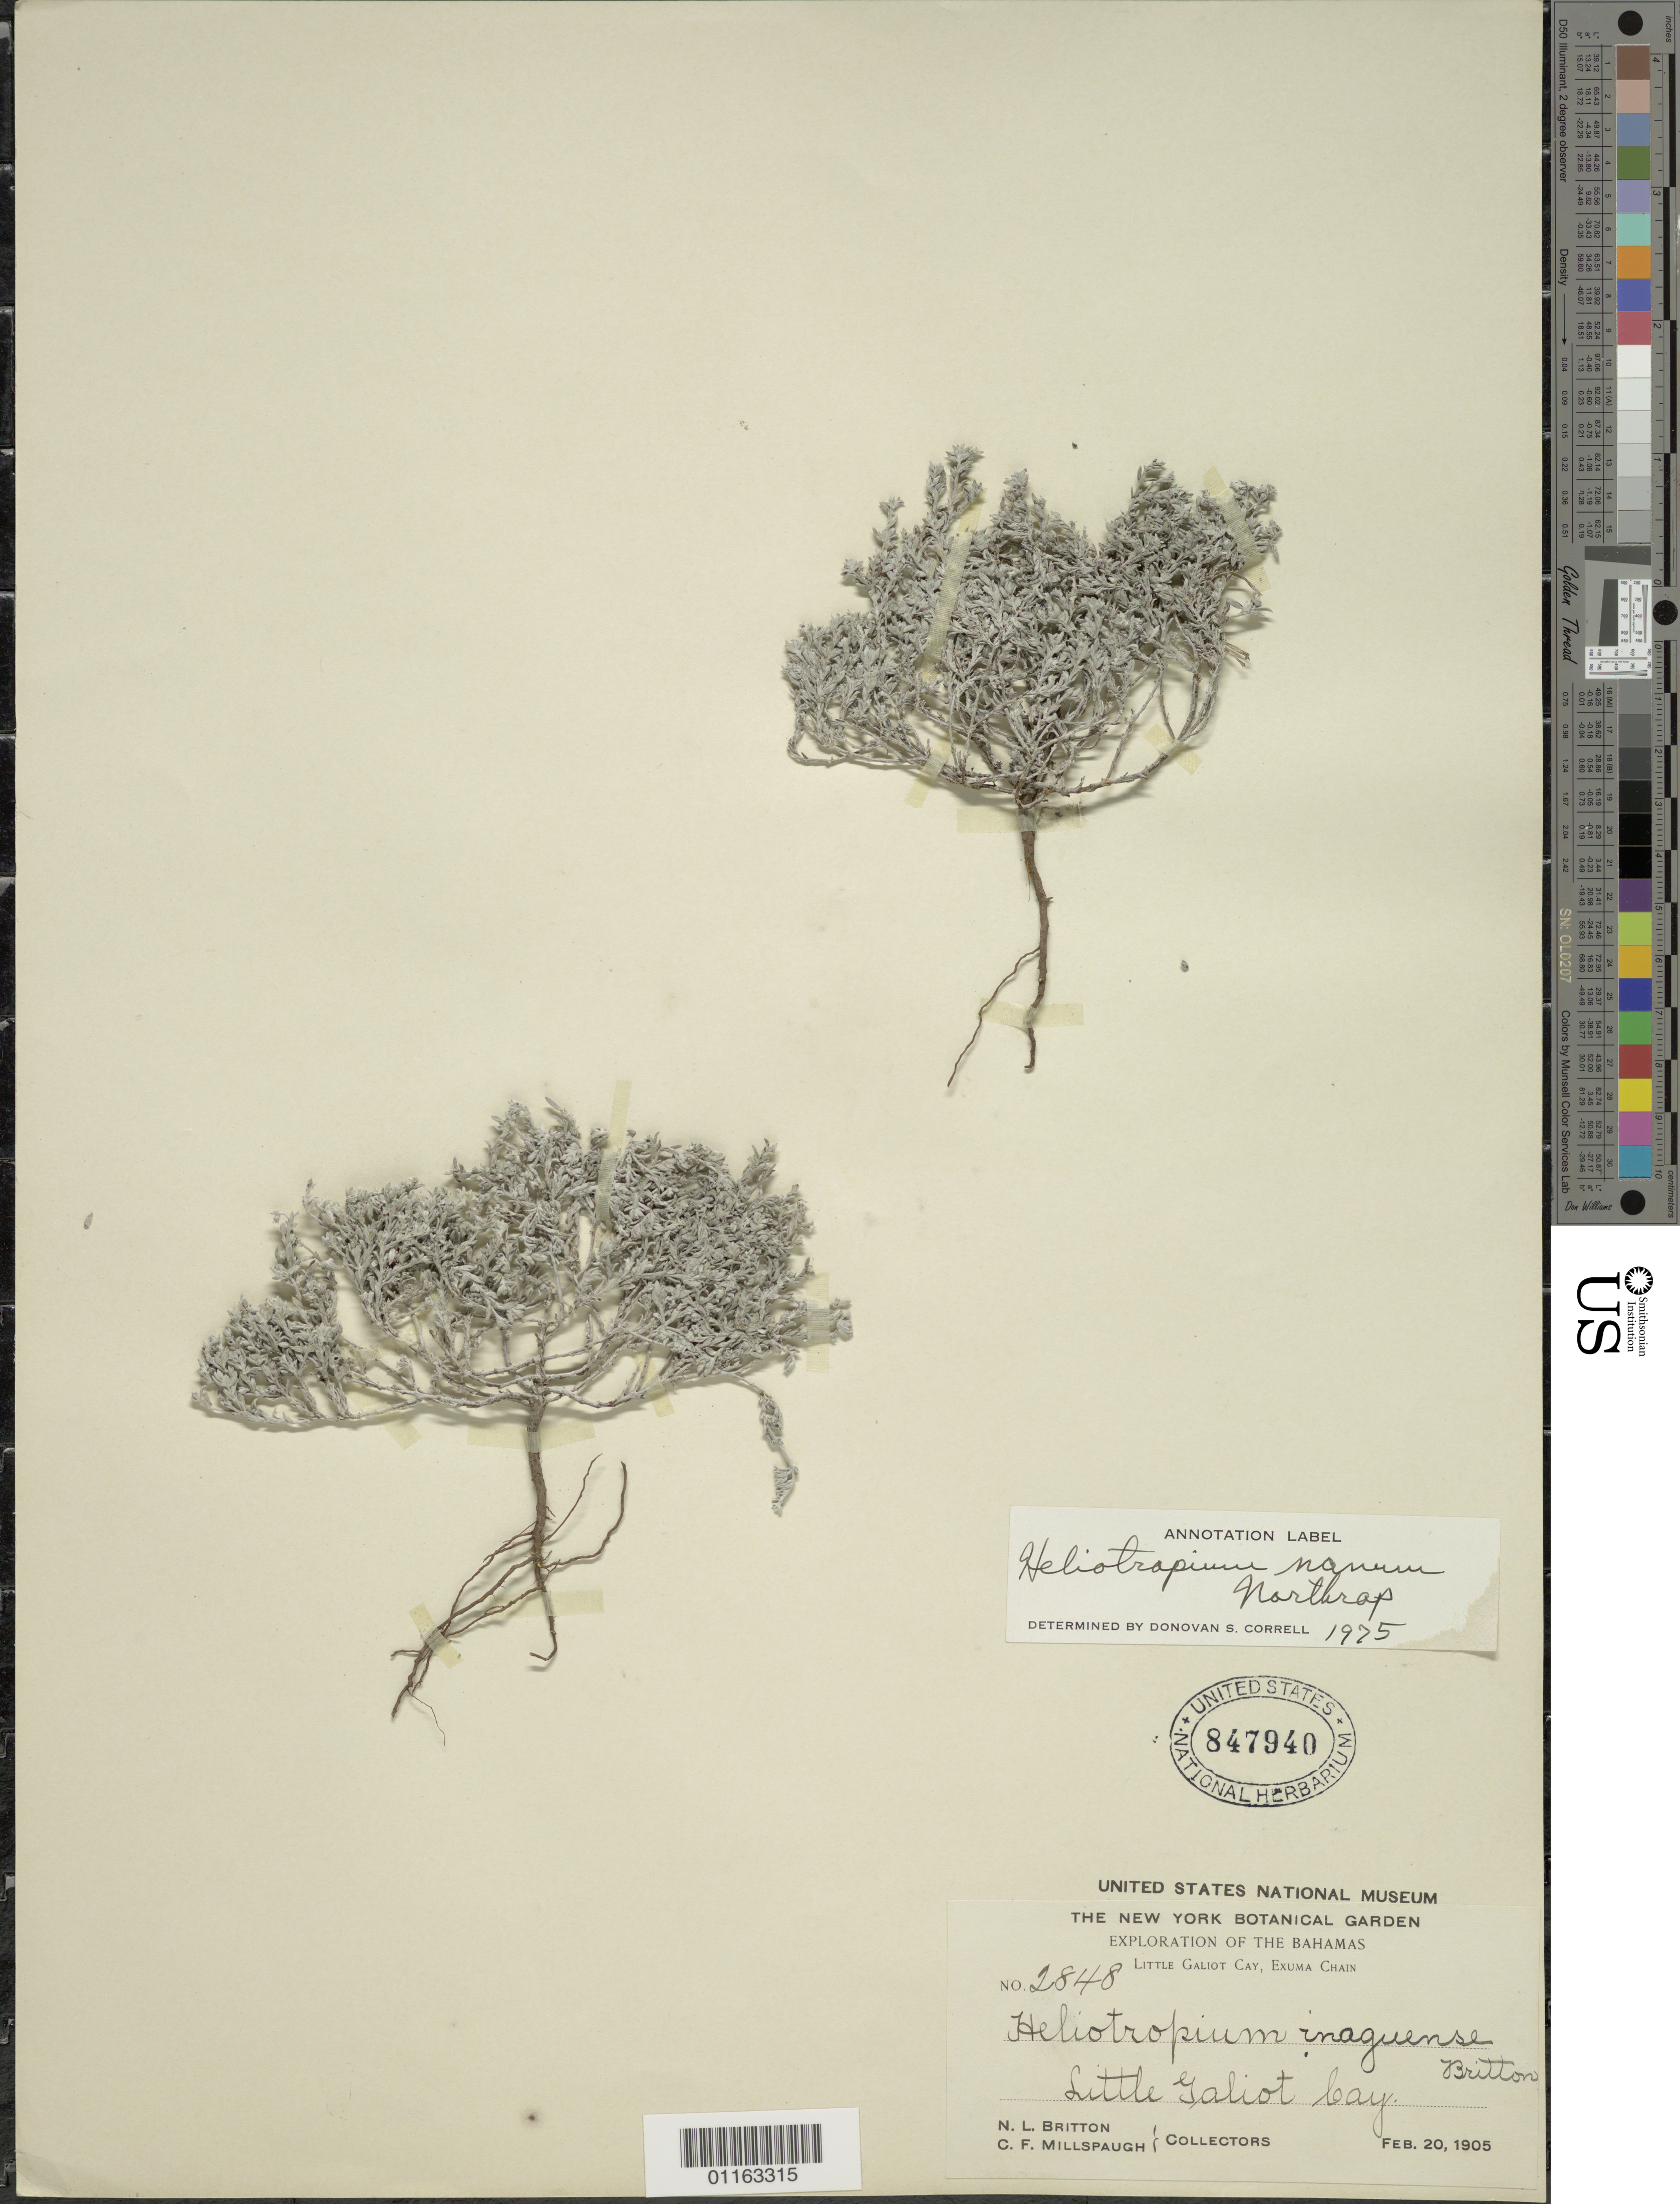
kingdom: Plantae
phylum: Tracheophyta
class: Magnoliopsida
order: Boraginales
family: Heliotropiaceae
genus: Heliotropium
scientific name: Heliotropium nanum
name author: Northr.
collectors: N. Britton & C. F. Millspaugh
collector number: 2848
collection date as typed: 20 Feb 1905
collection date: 1905-02-20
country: Bahamas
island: Exuma Chain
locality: Little Galiot Cay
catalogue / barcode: US 847940